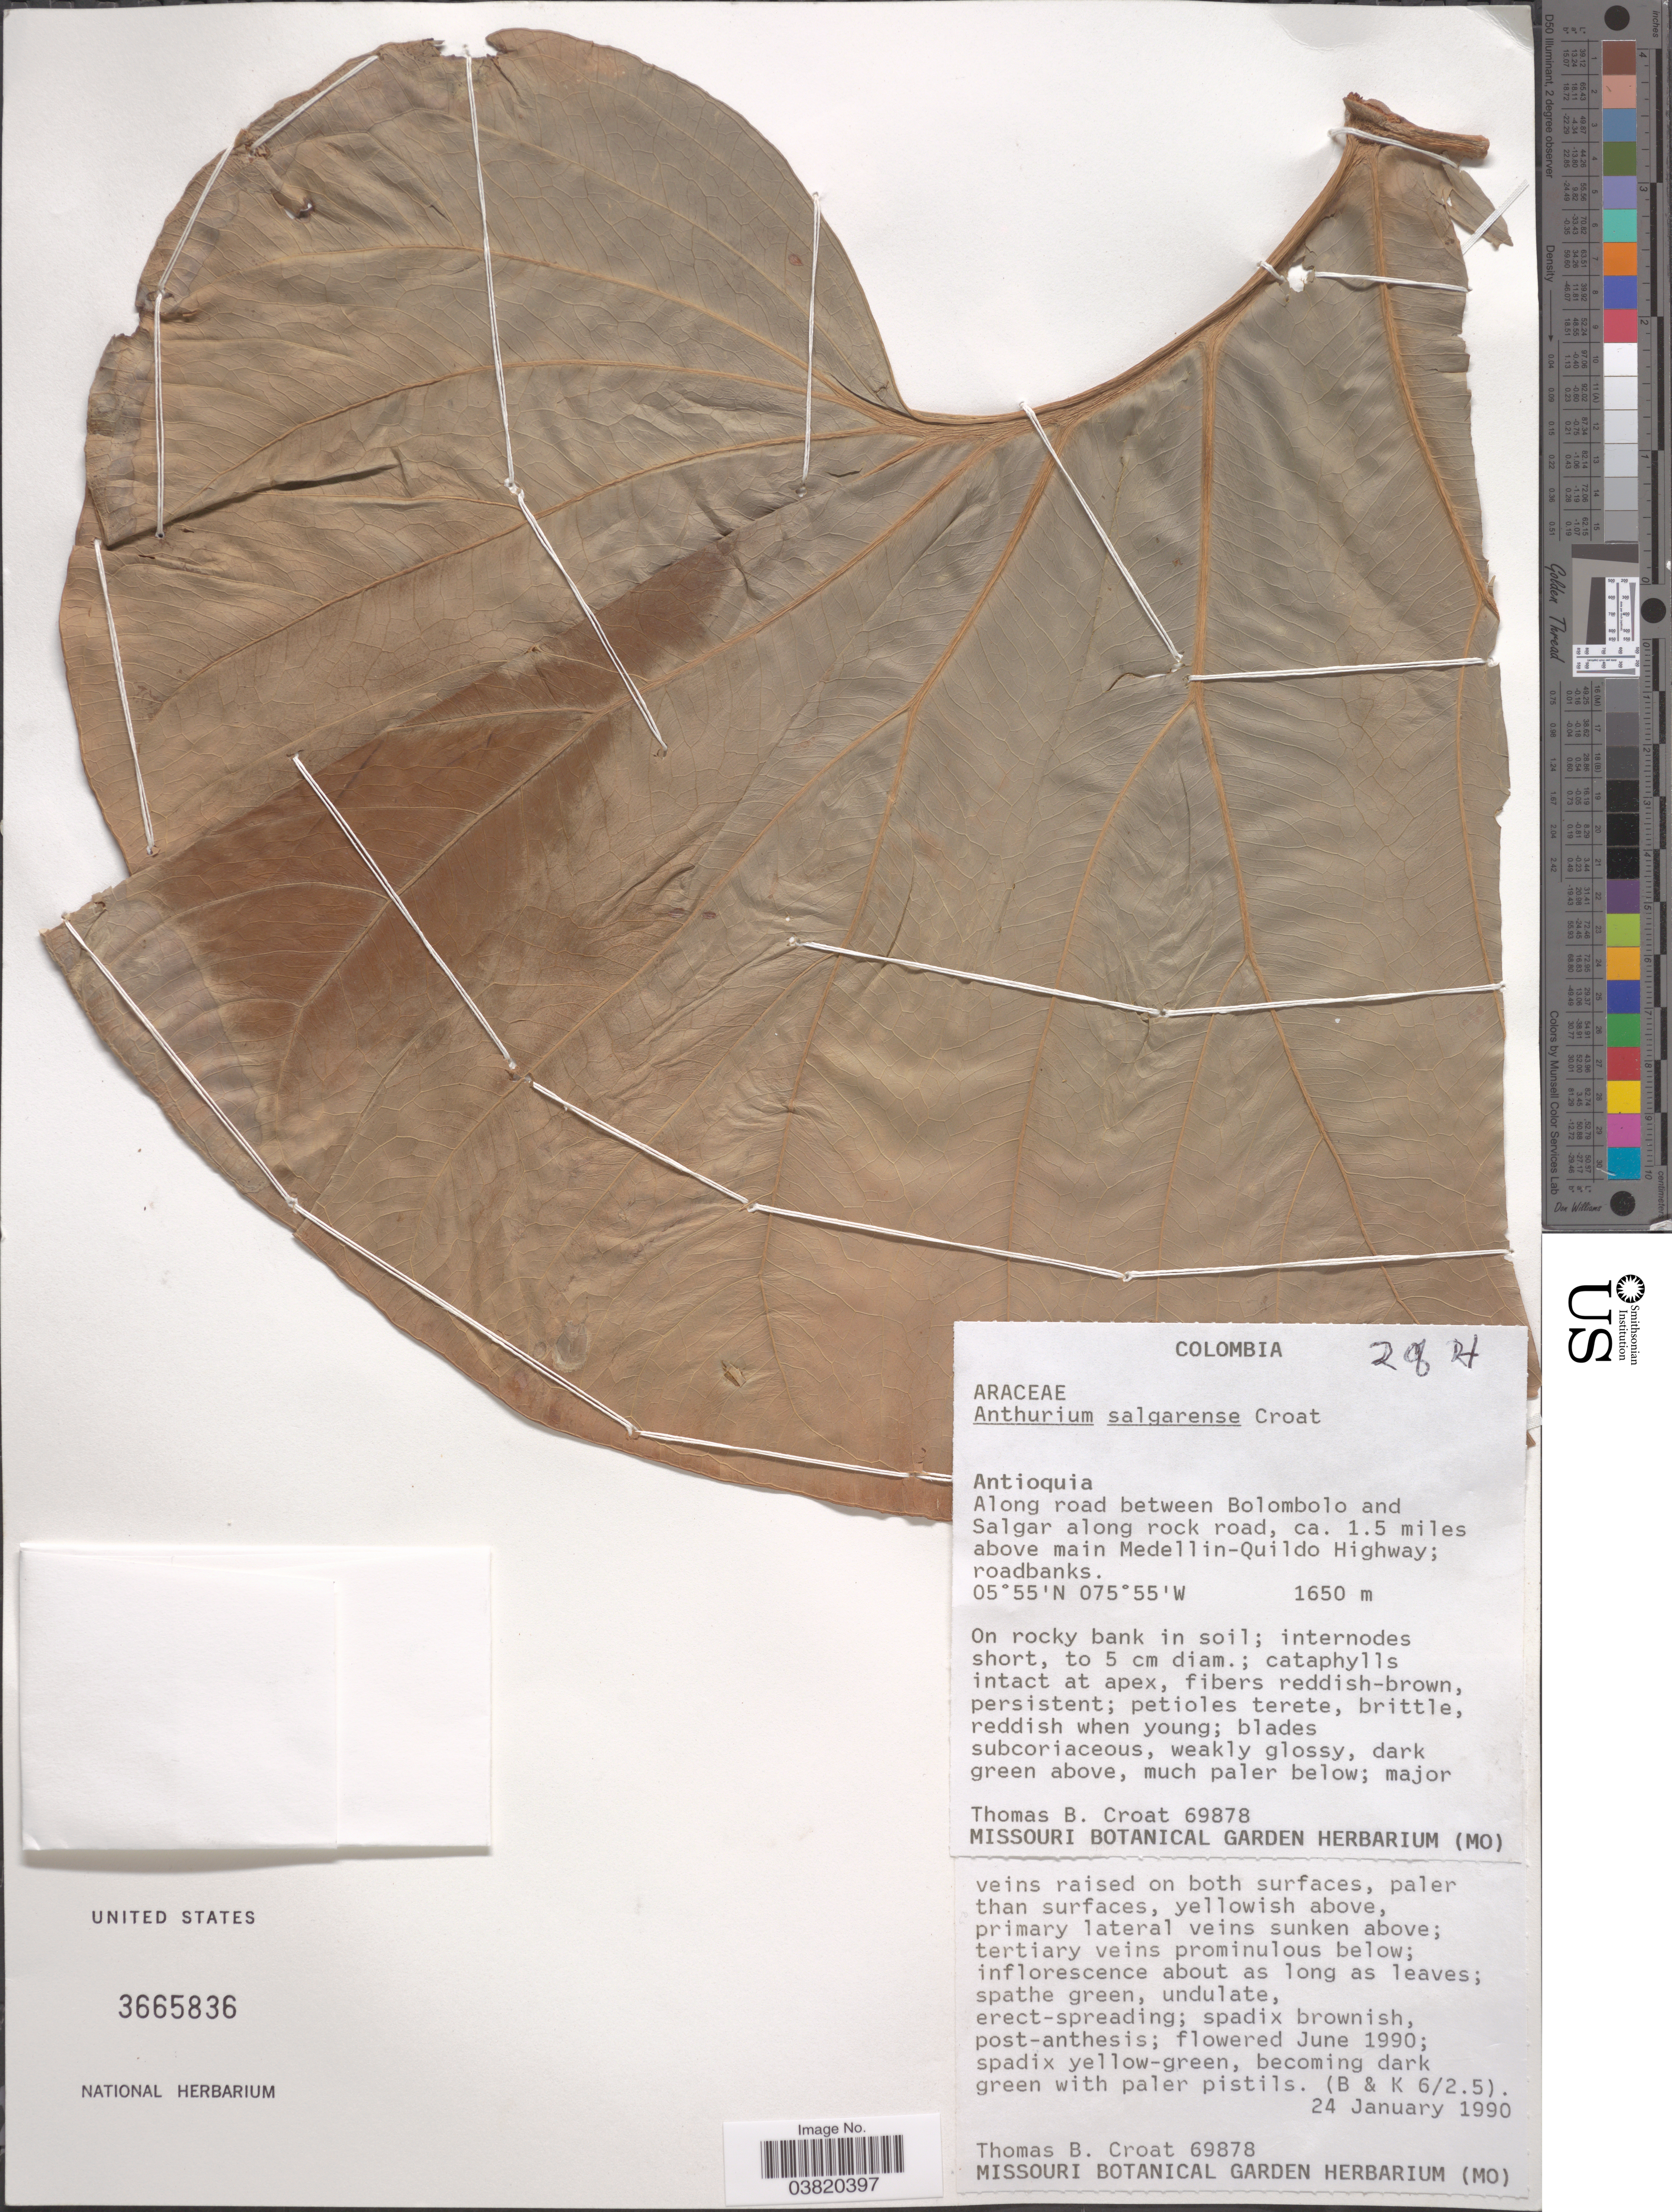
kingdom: Plantae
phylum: Tracheophyta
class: Liliopsida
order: Alismatales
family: Araceae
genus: Anthurium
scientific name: Anthurium salgarense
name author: Croat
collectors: T. B. Croat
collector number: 69878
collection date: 1990-01-24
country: Colombia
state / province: Antioquia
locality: Along road between Bolombolo and Salgar along rock road, ca. 1.5 miles above main Medellin-Quildo Highway.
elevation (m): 1650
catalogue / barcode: US 3665836